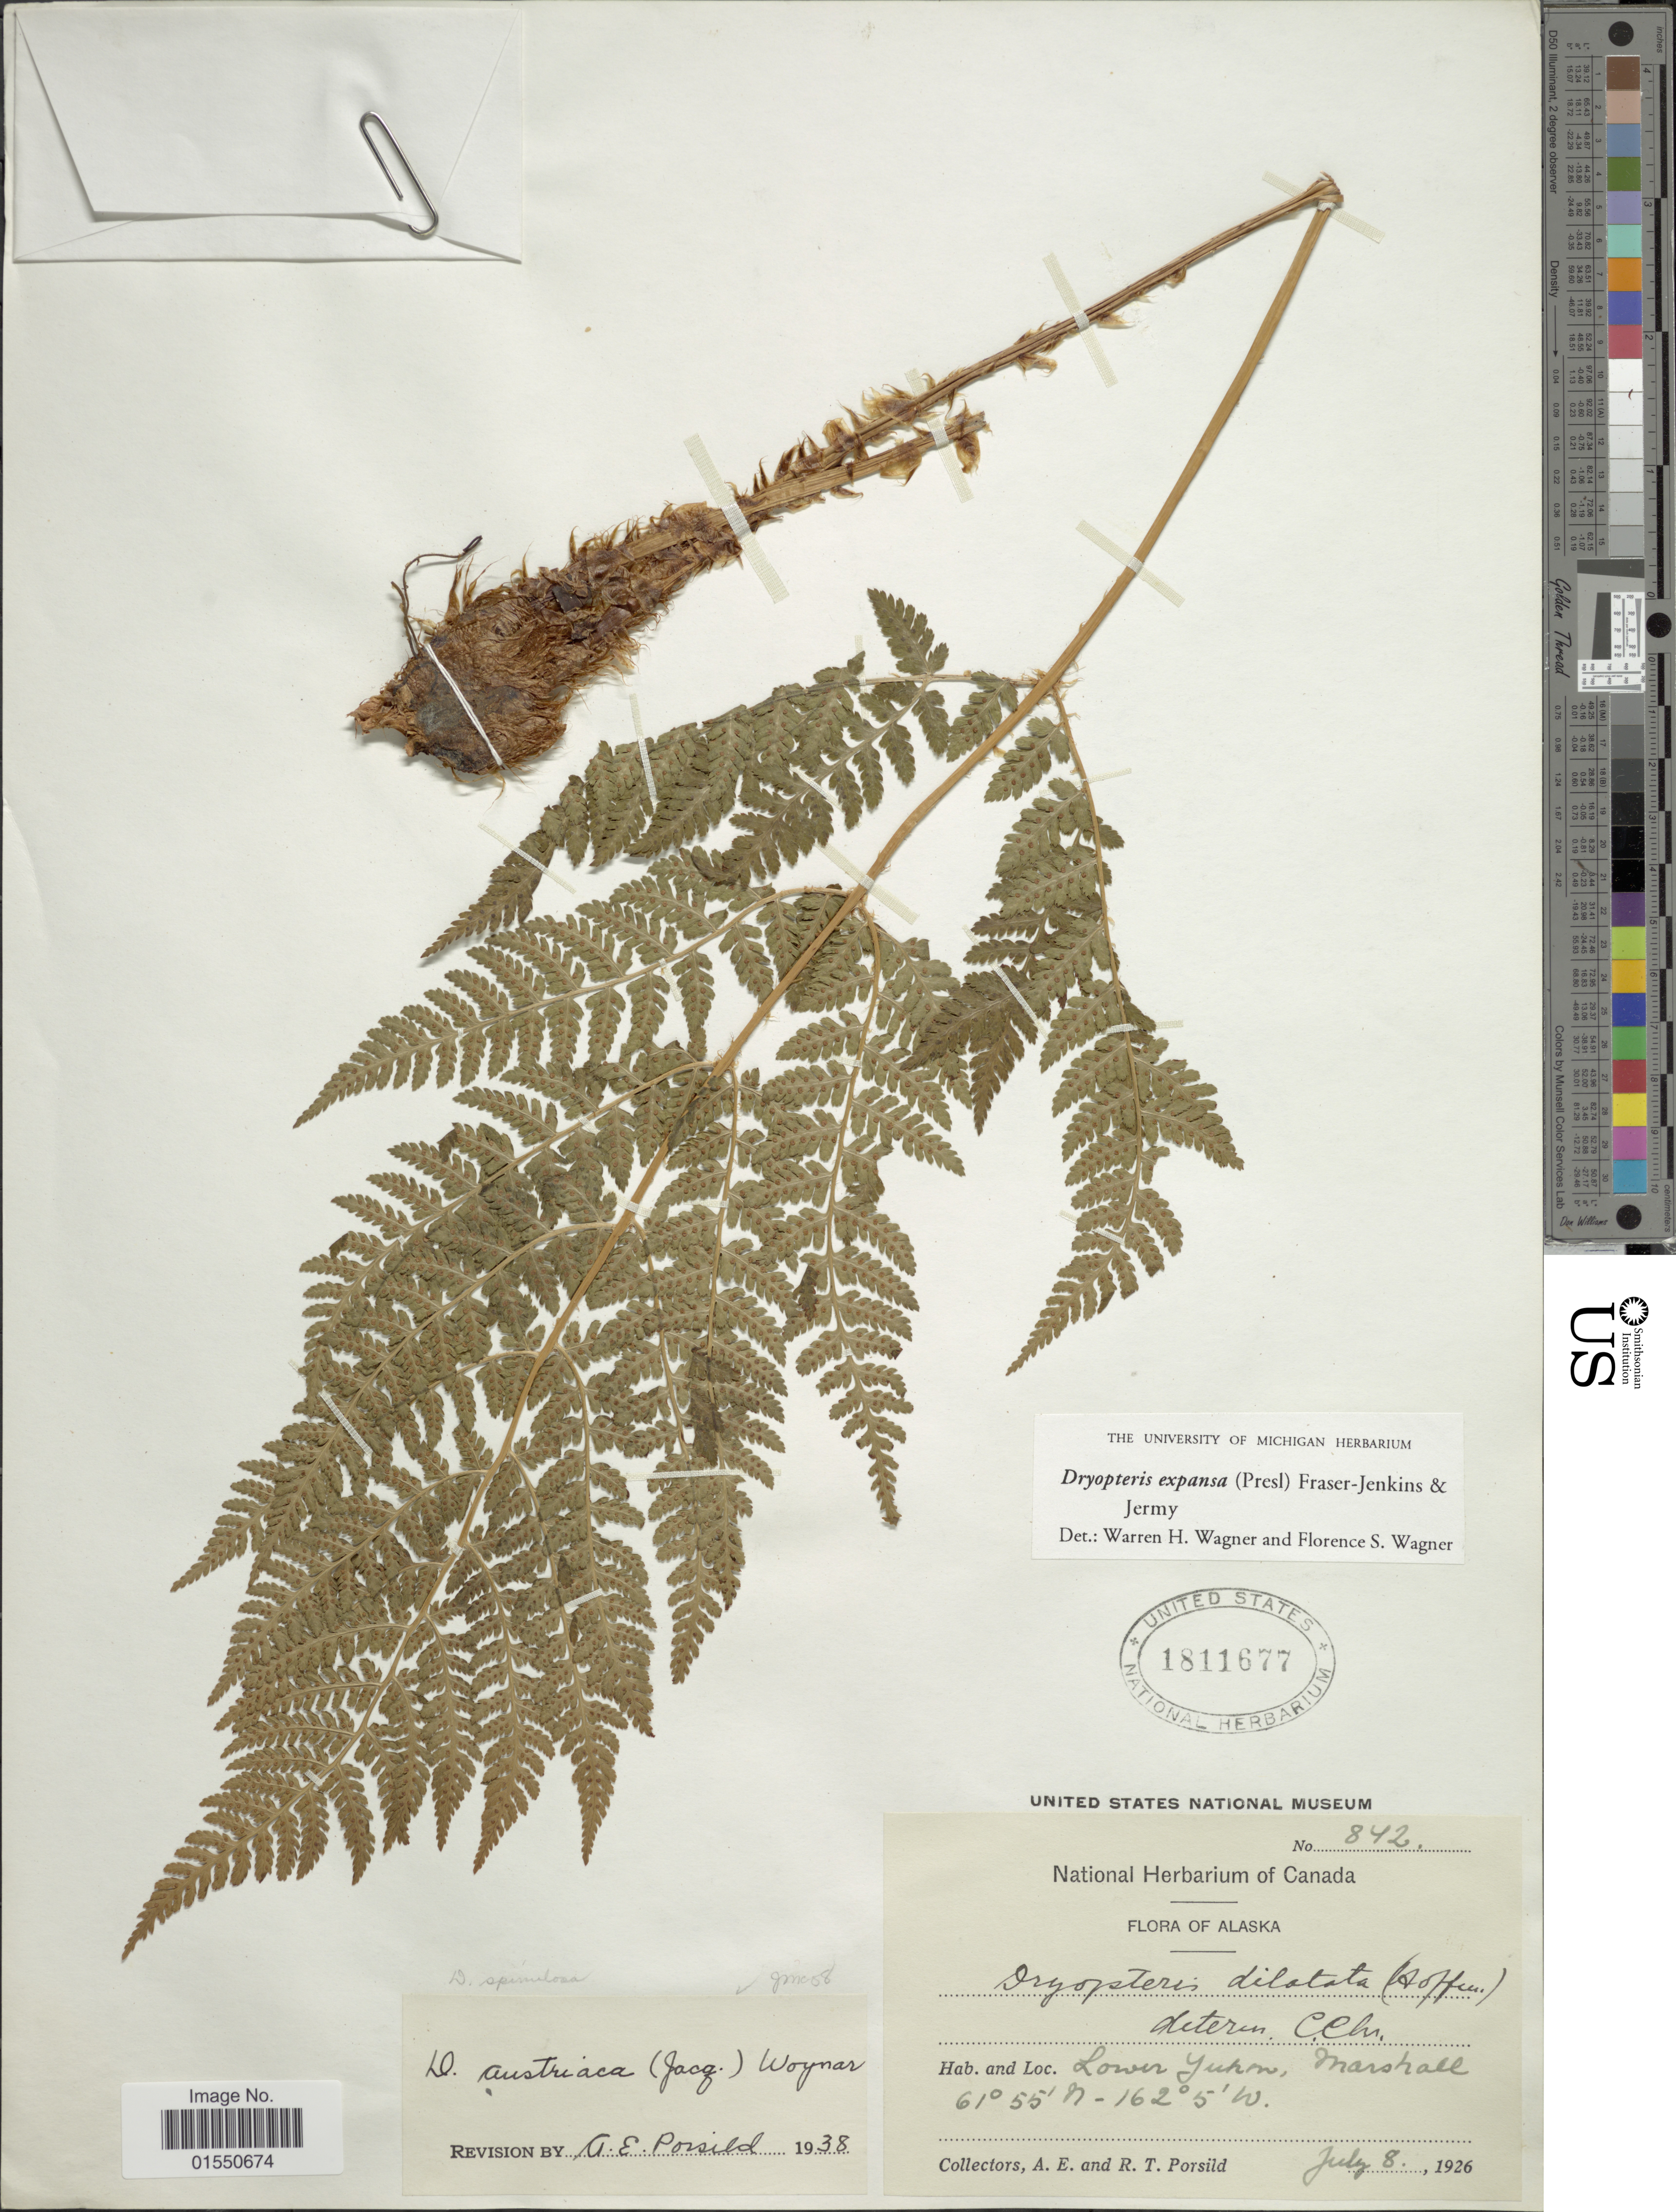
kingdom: Plantae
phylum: Tracheophyta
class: Polypodiopsida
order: Polypodiales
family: Dryopteridaceae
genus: Dryopteris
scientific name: Dryopteris expansa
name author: (C. Presl) Fraser-Jenk. & Jermy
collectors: A. E. Porsild & R. T. Porsild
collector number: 842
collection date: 1926-07-08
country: United States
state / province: Alaska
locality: Lower Yukon, Marshall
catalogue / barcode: US 1811677